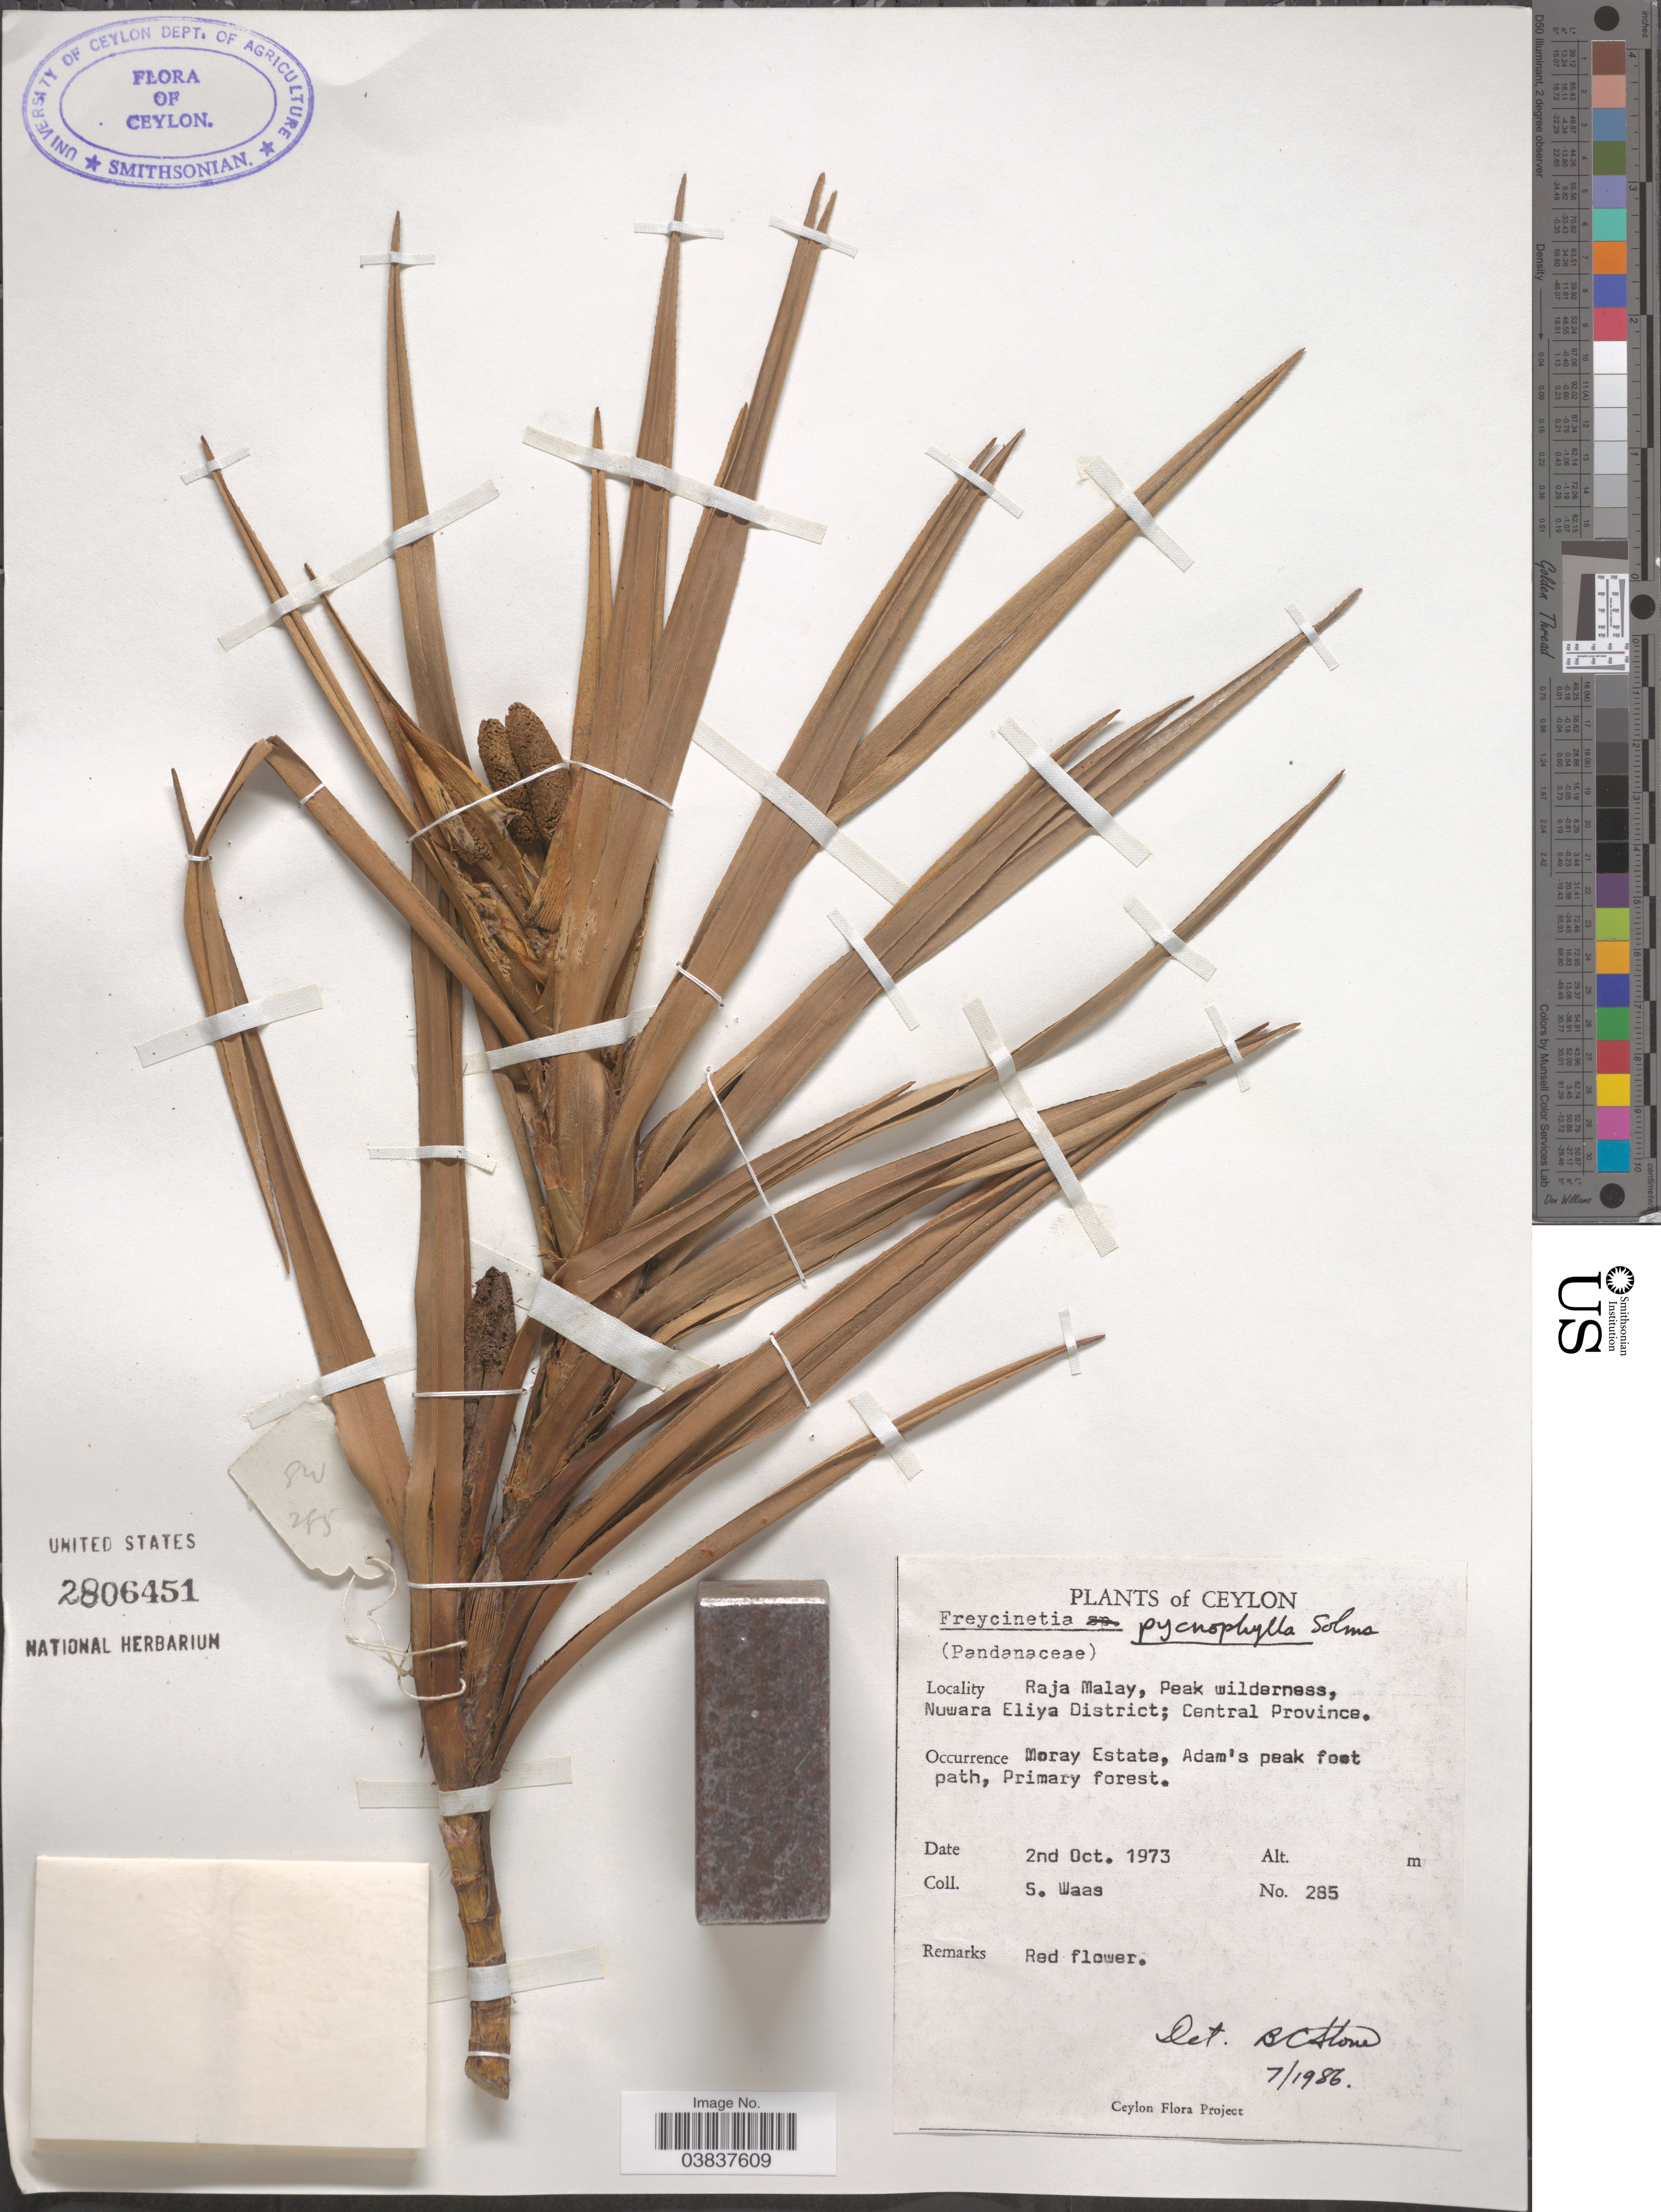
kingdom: Plantae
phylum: Tracheophyta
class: Liliopsida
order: Pandanales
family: Pandanaceae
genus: Freycinetia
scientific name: Freycinetia pycnocephala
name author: Solms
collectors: S. Waas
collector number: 285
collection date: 1973-10-02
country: Sri Lanka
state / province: Central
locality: Ceylon. Raja Malay, Peak wilderness, Nuwara Eliya District.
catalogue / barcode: US 2806451